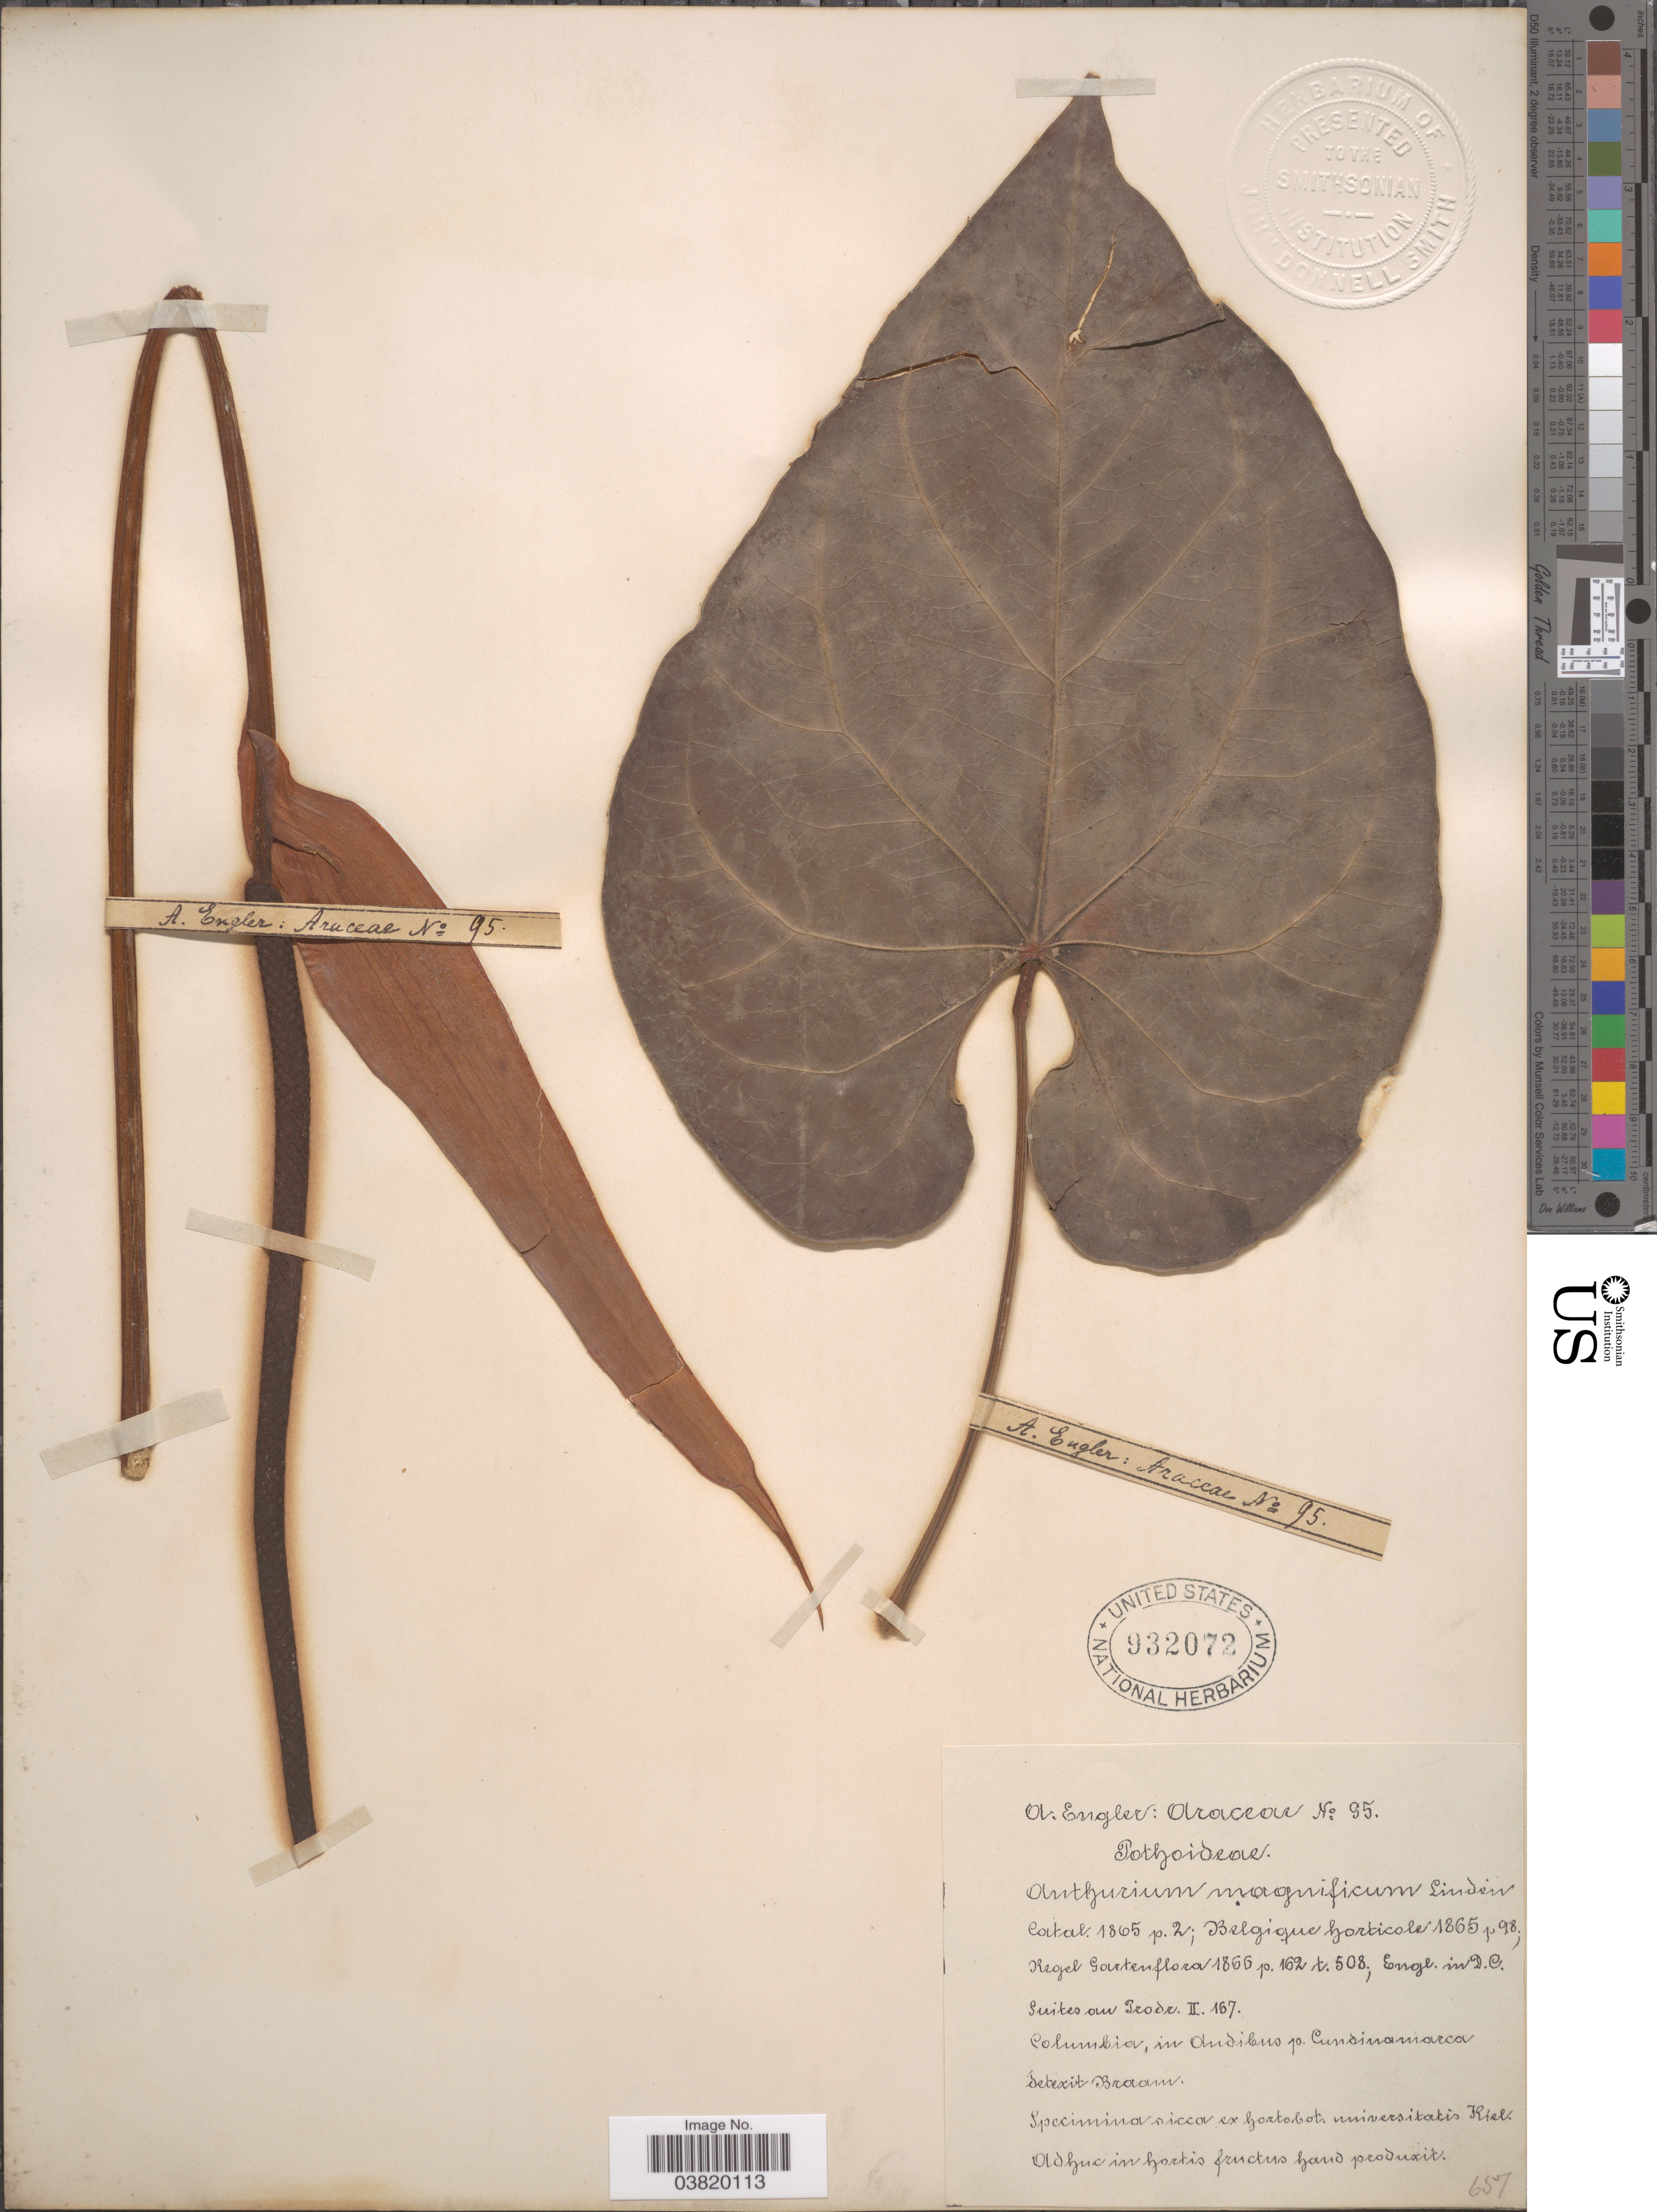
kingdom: Plantae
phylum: Tracheophyta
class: Liliopsida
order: Alismatales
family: Araceae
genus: Anthurium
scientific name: Anthurium magnifolium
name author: Croat & J. Rodr.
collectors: A. Engler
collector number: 95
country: Colombia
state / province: Cundinamarca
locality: In andibus p. Cundinamarca.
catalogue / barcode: US 932072